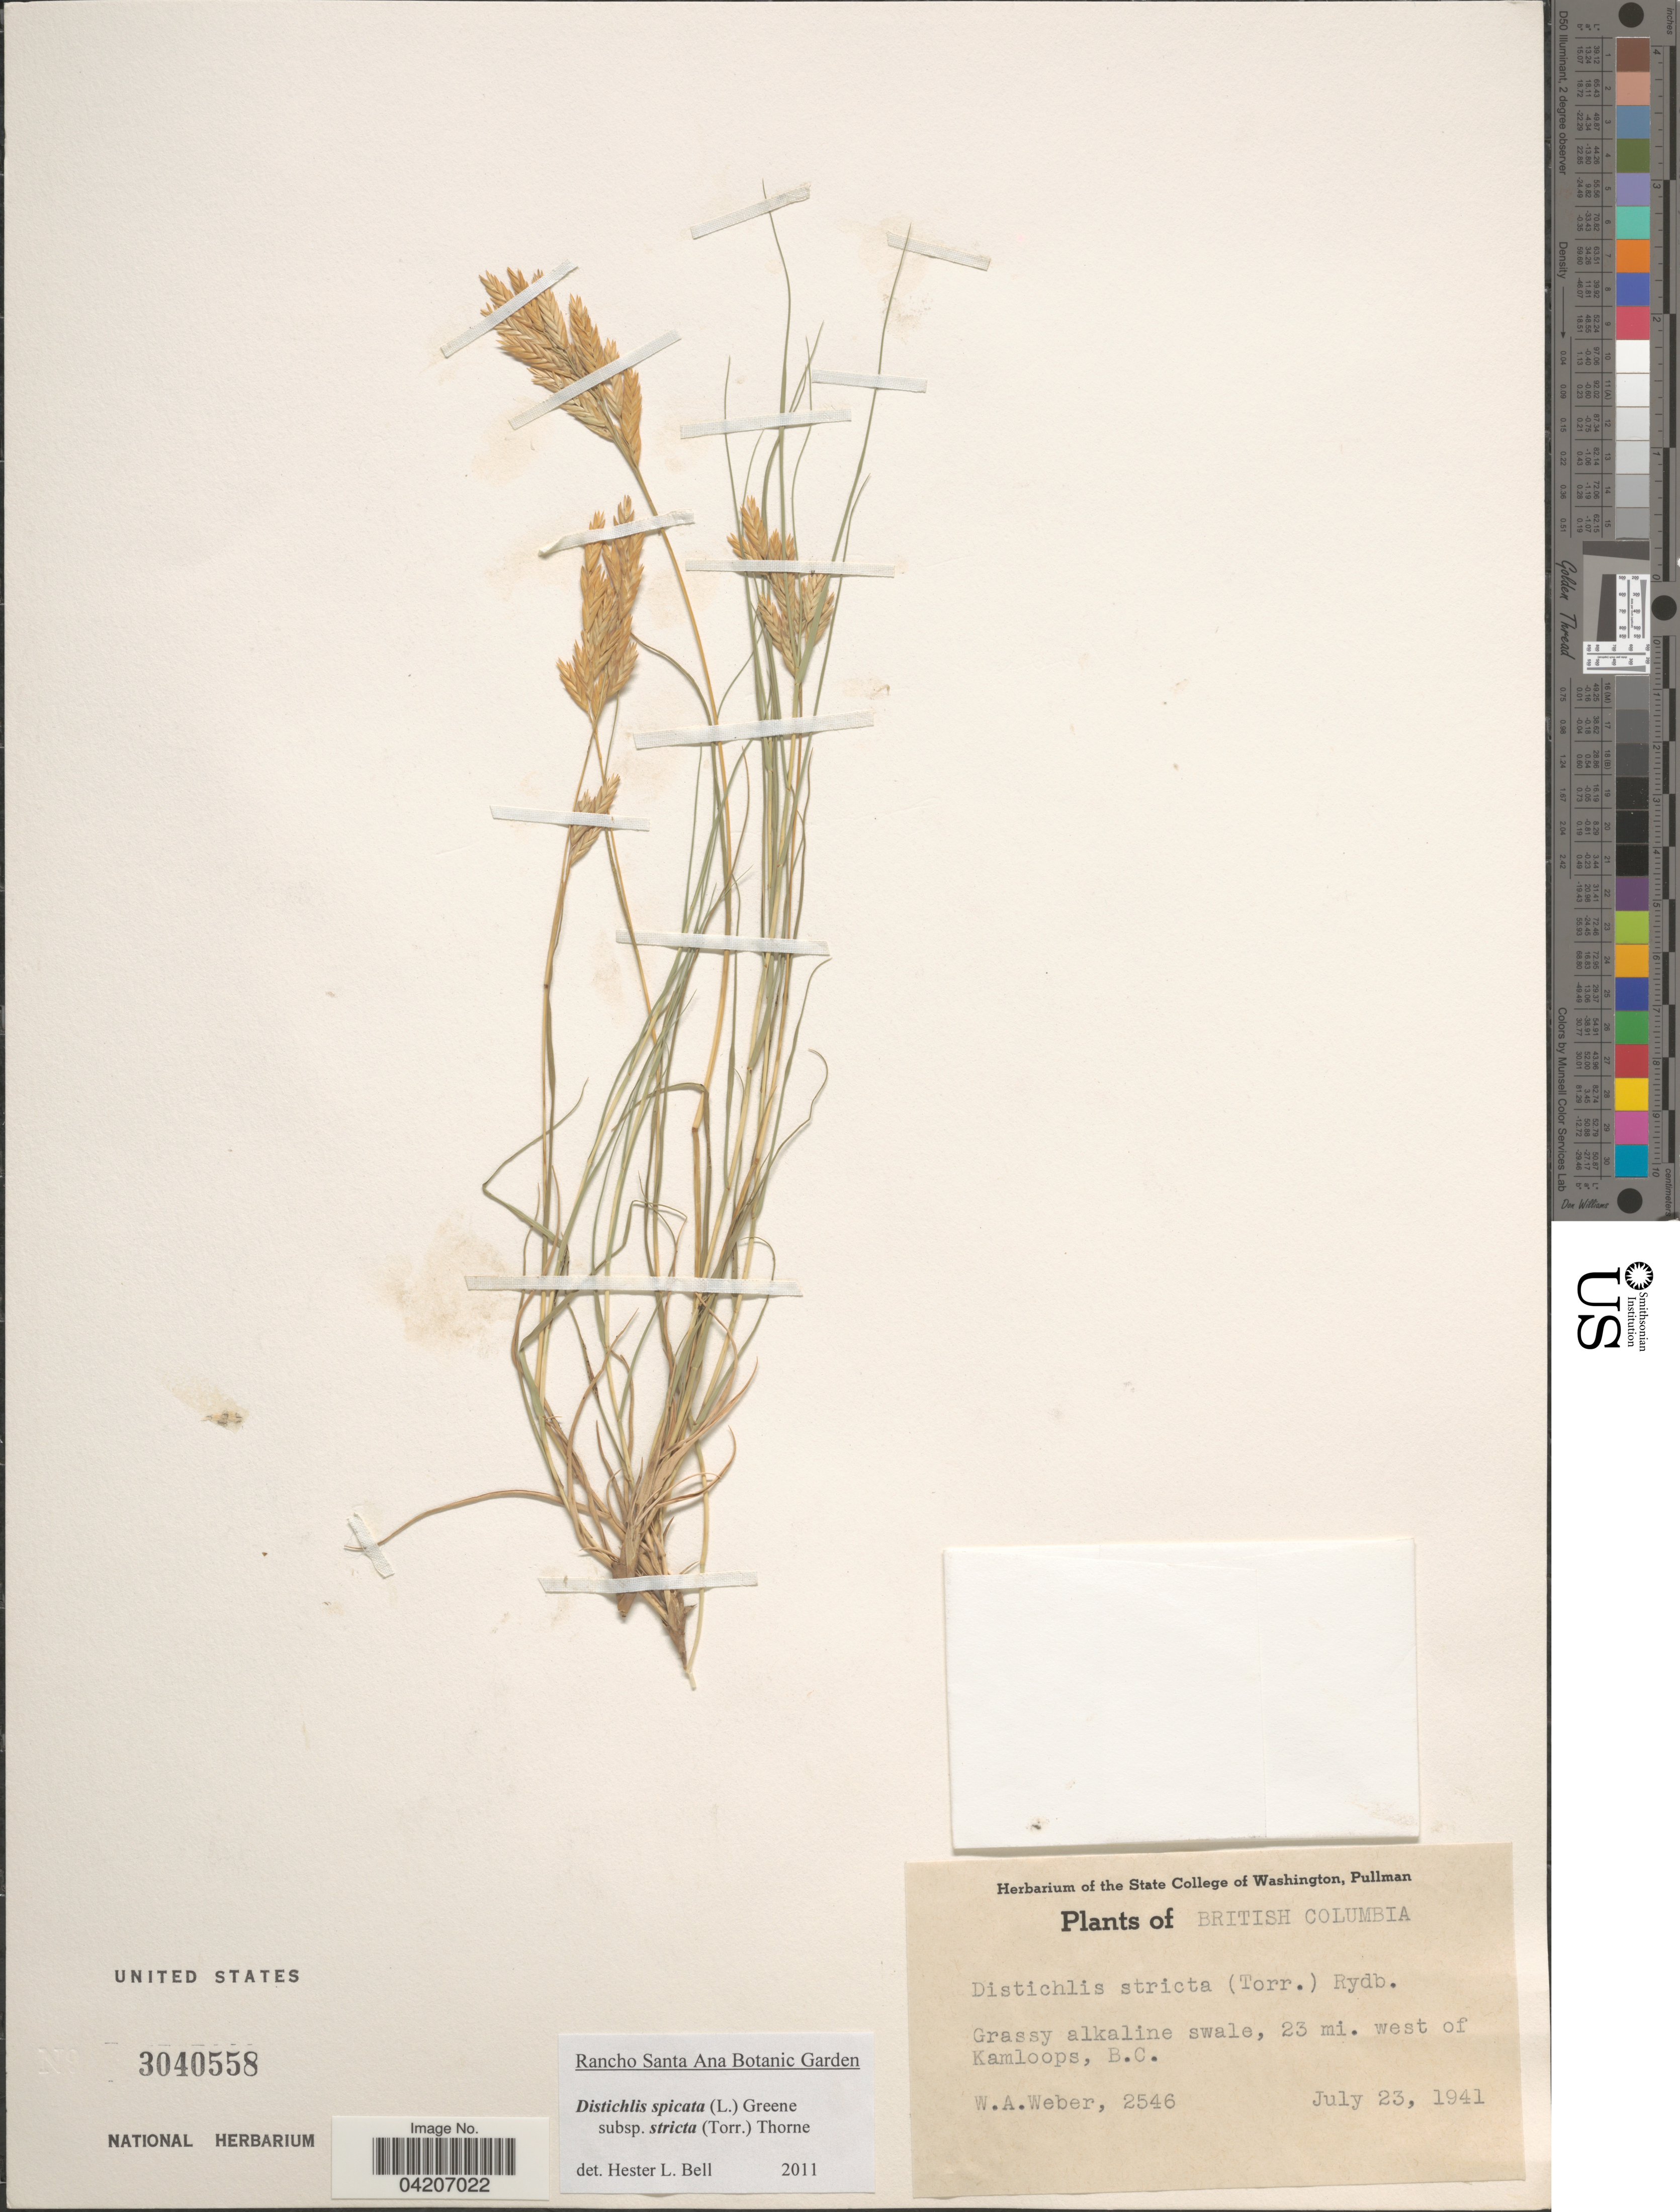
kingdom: Plantae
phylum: Tracheophyta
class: Liliopsida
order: Poales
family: Poaceae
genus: Distichlis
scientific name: Distichlis spicata subsp. stricta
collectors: W. A. Weber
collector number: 2546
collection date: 1941-07-23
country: Canada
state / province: British Columbia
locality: Grassy alkaline swale, 23 mi. west of Kamloops.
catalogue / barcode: US 3040558